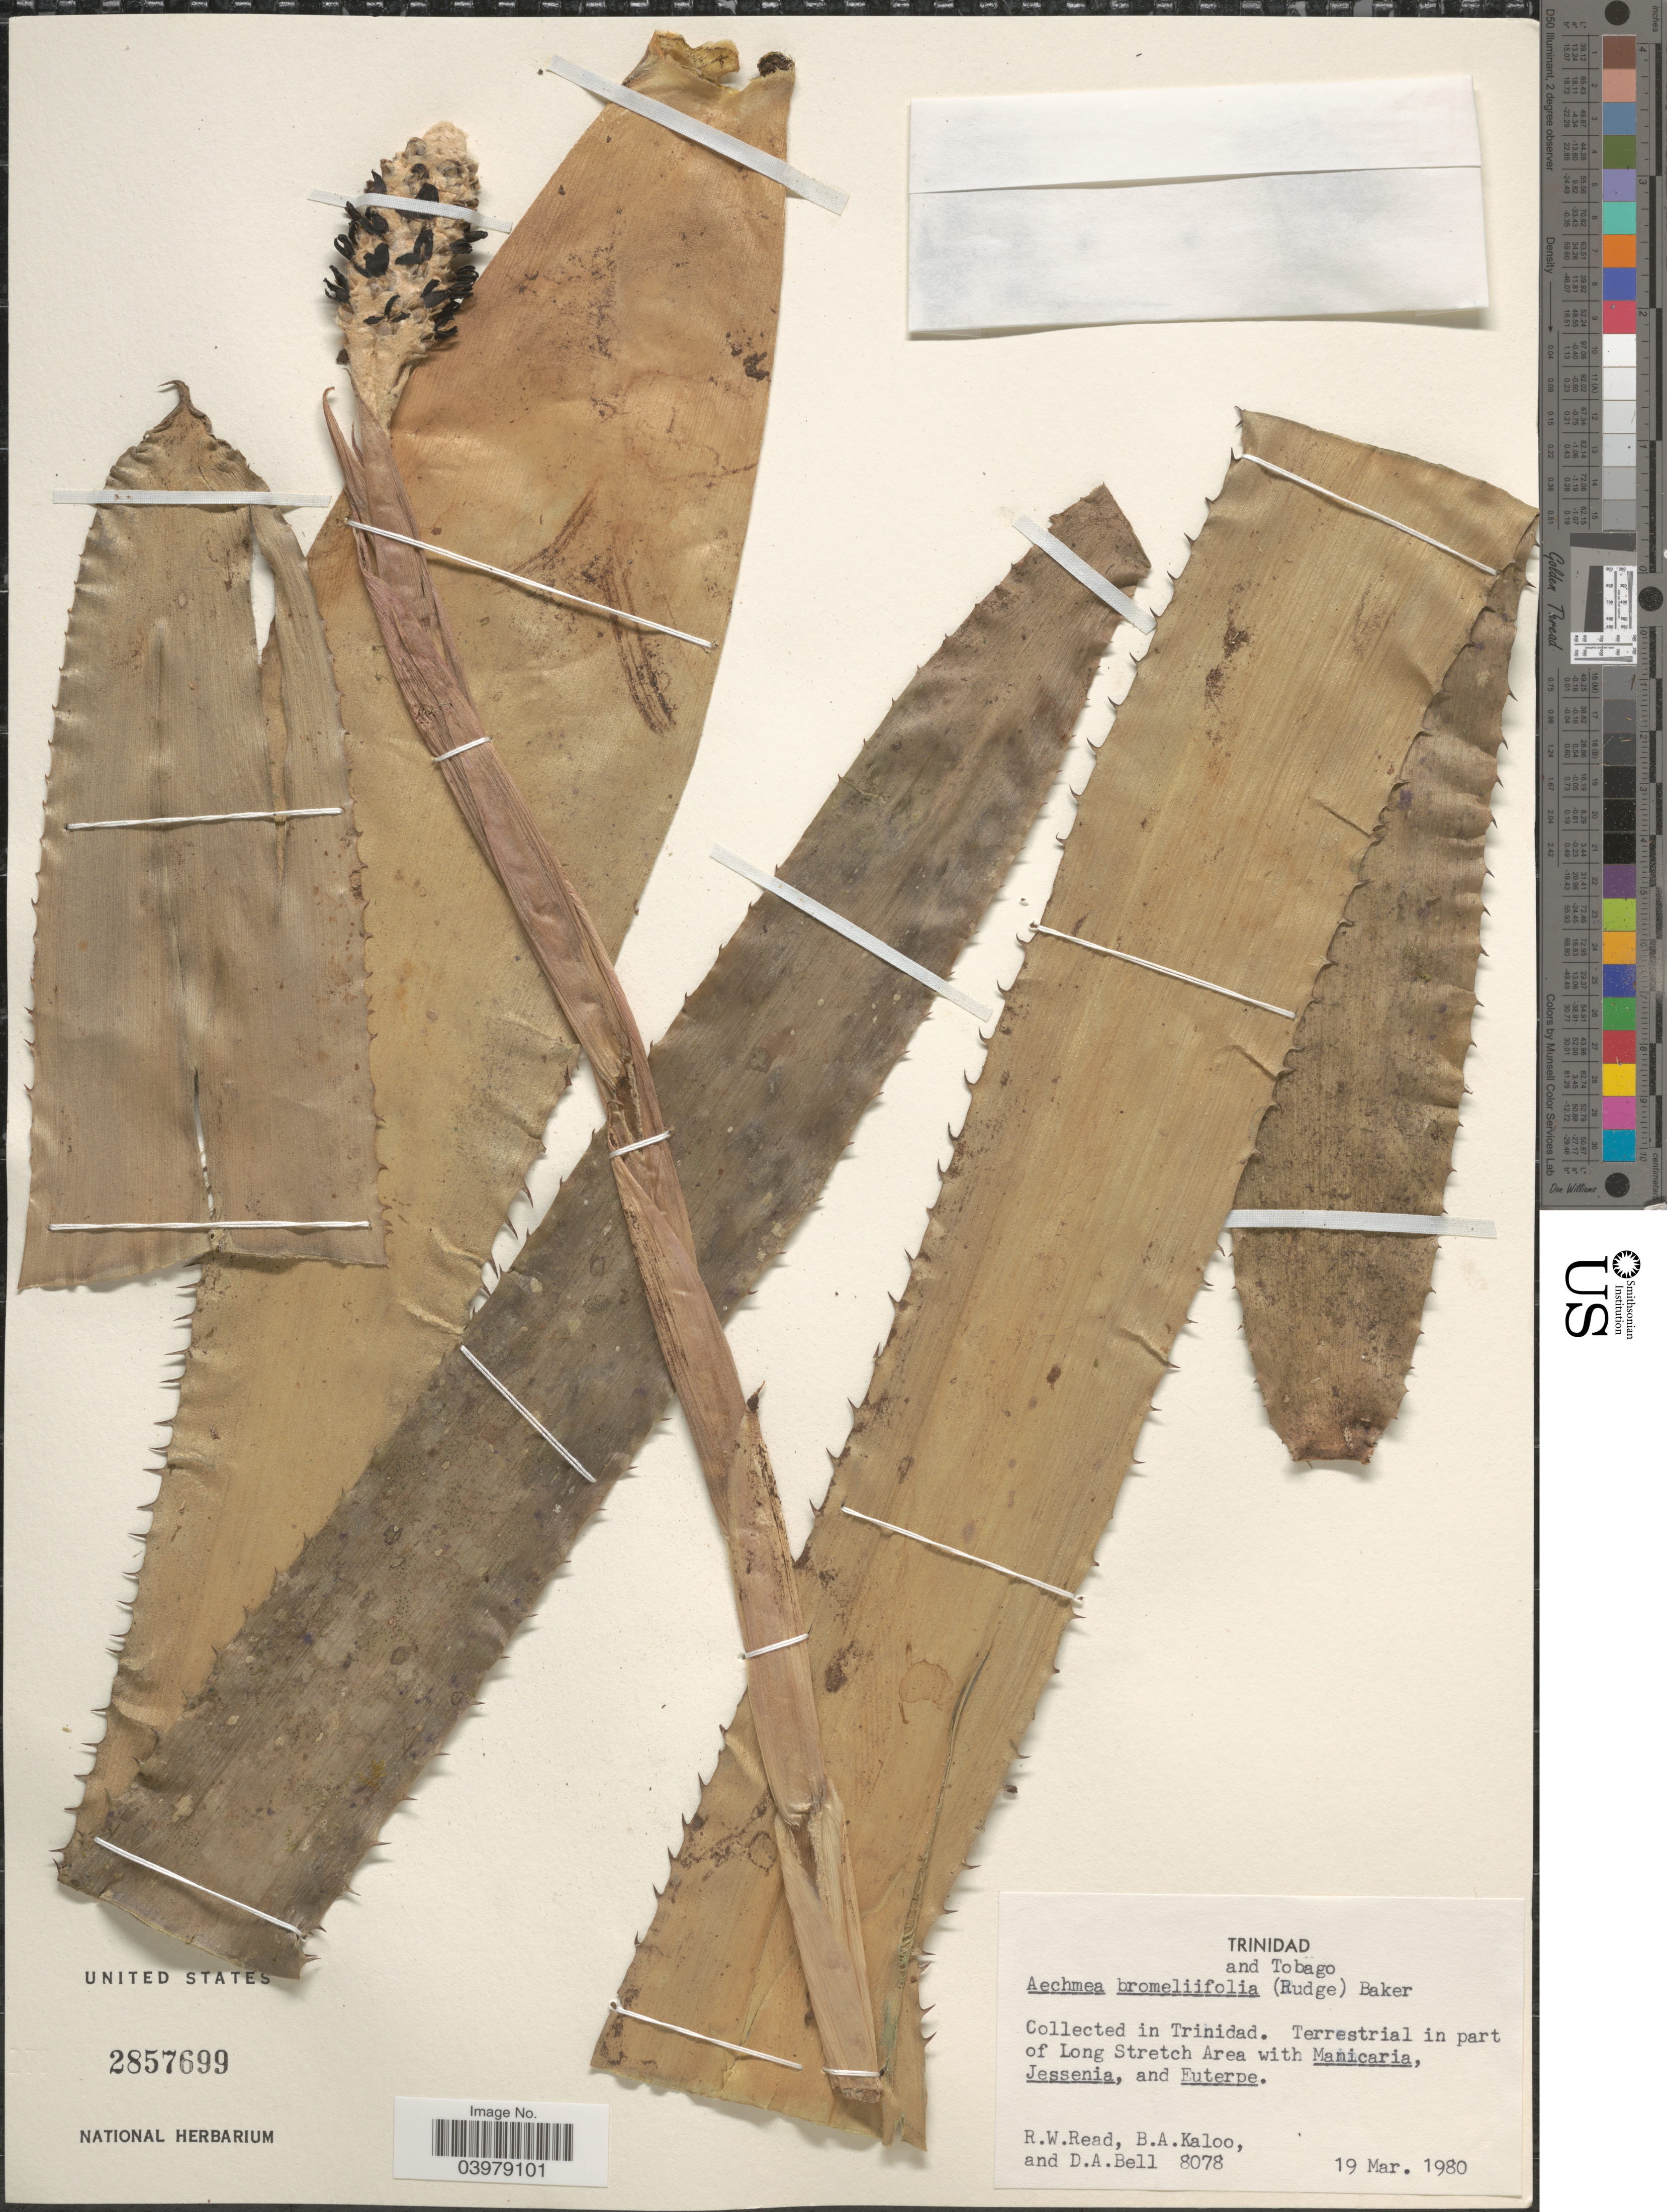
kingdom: Plantae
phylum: Tracheophyta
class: Liliopsida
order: Poales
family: Bromeliaceae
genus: Aechmea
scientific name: Aechmea bromeliifolia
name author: (Rudge) Baker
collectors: R. W. Read, B. Kaloo & D. A. Bell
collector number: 8078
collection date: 1980-03-19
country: Trinidad and Tobago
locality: In Trinidad. Terrestrial in part of Long Stretch Area.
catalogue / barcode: US 2857699